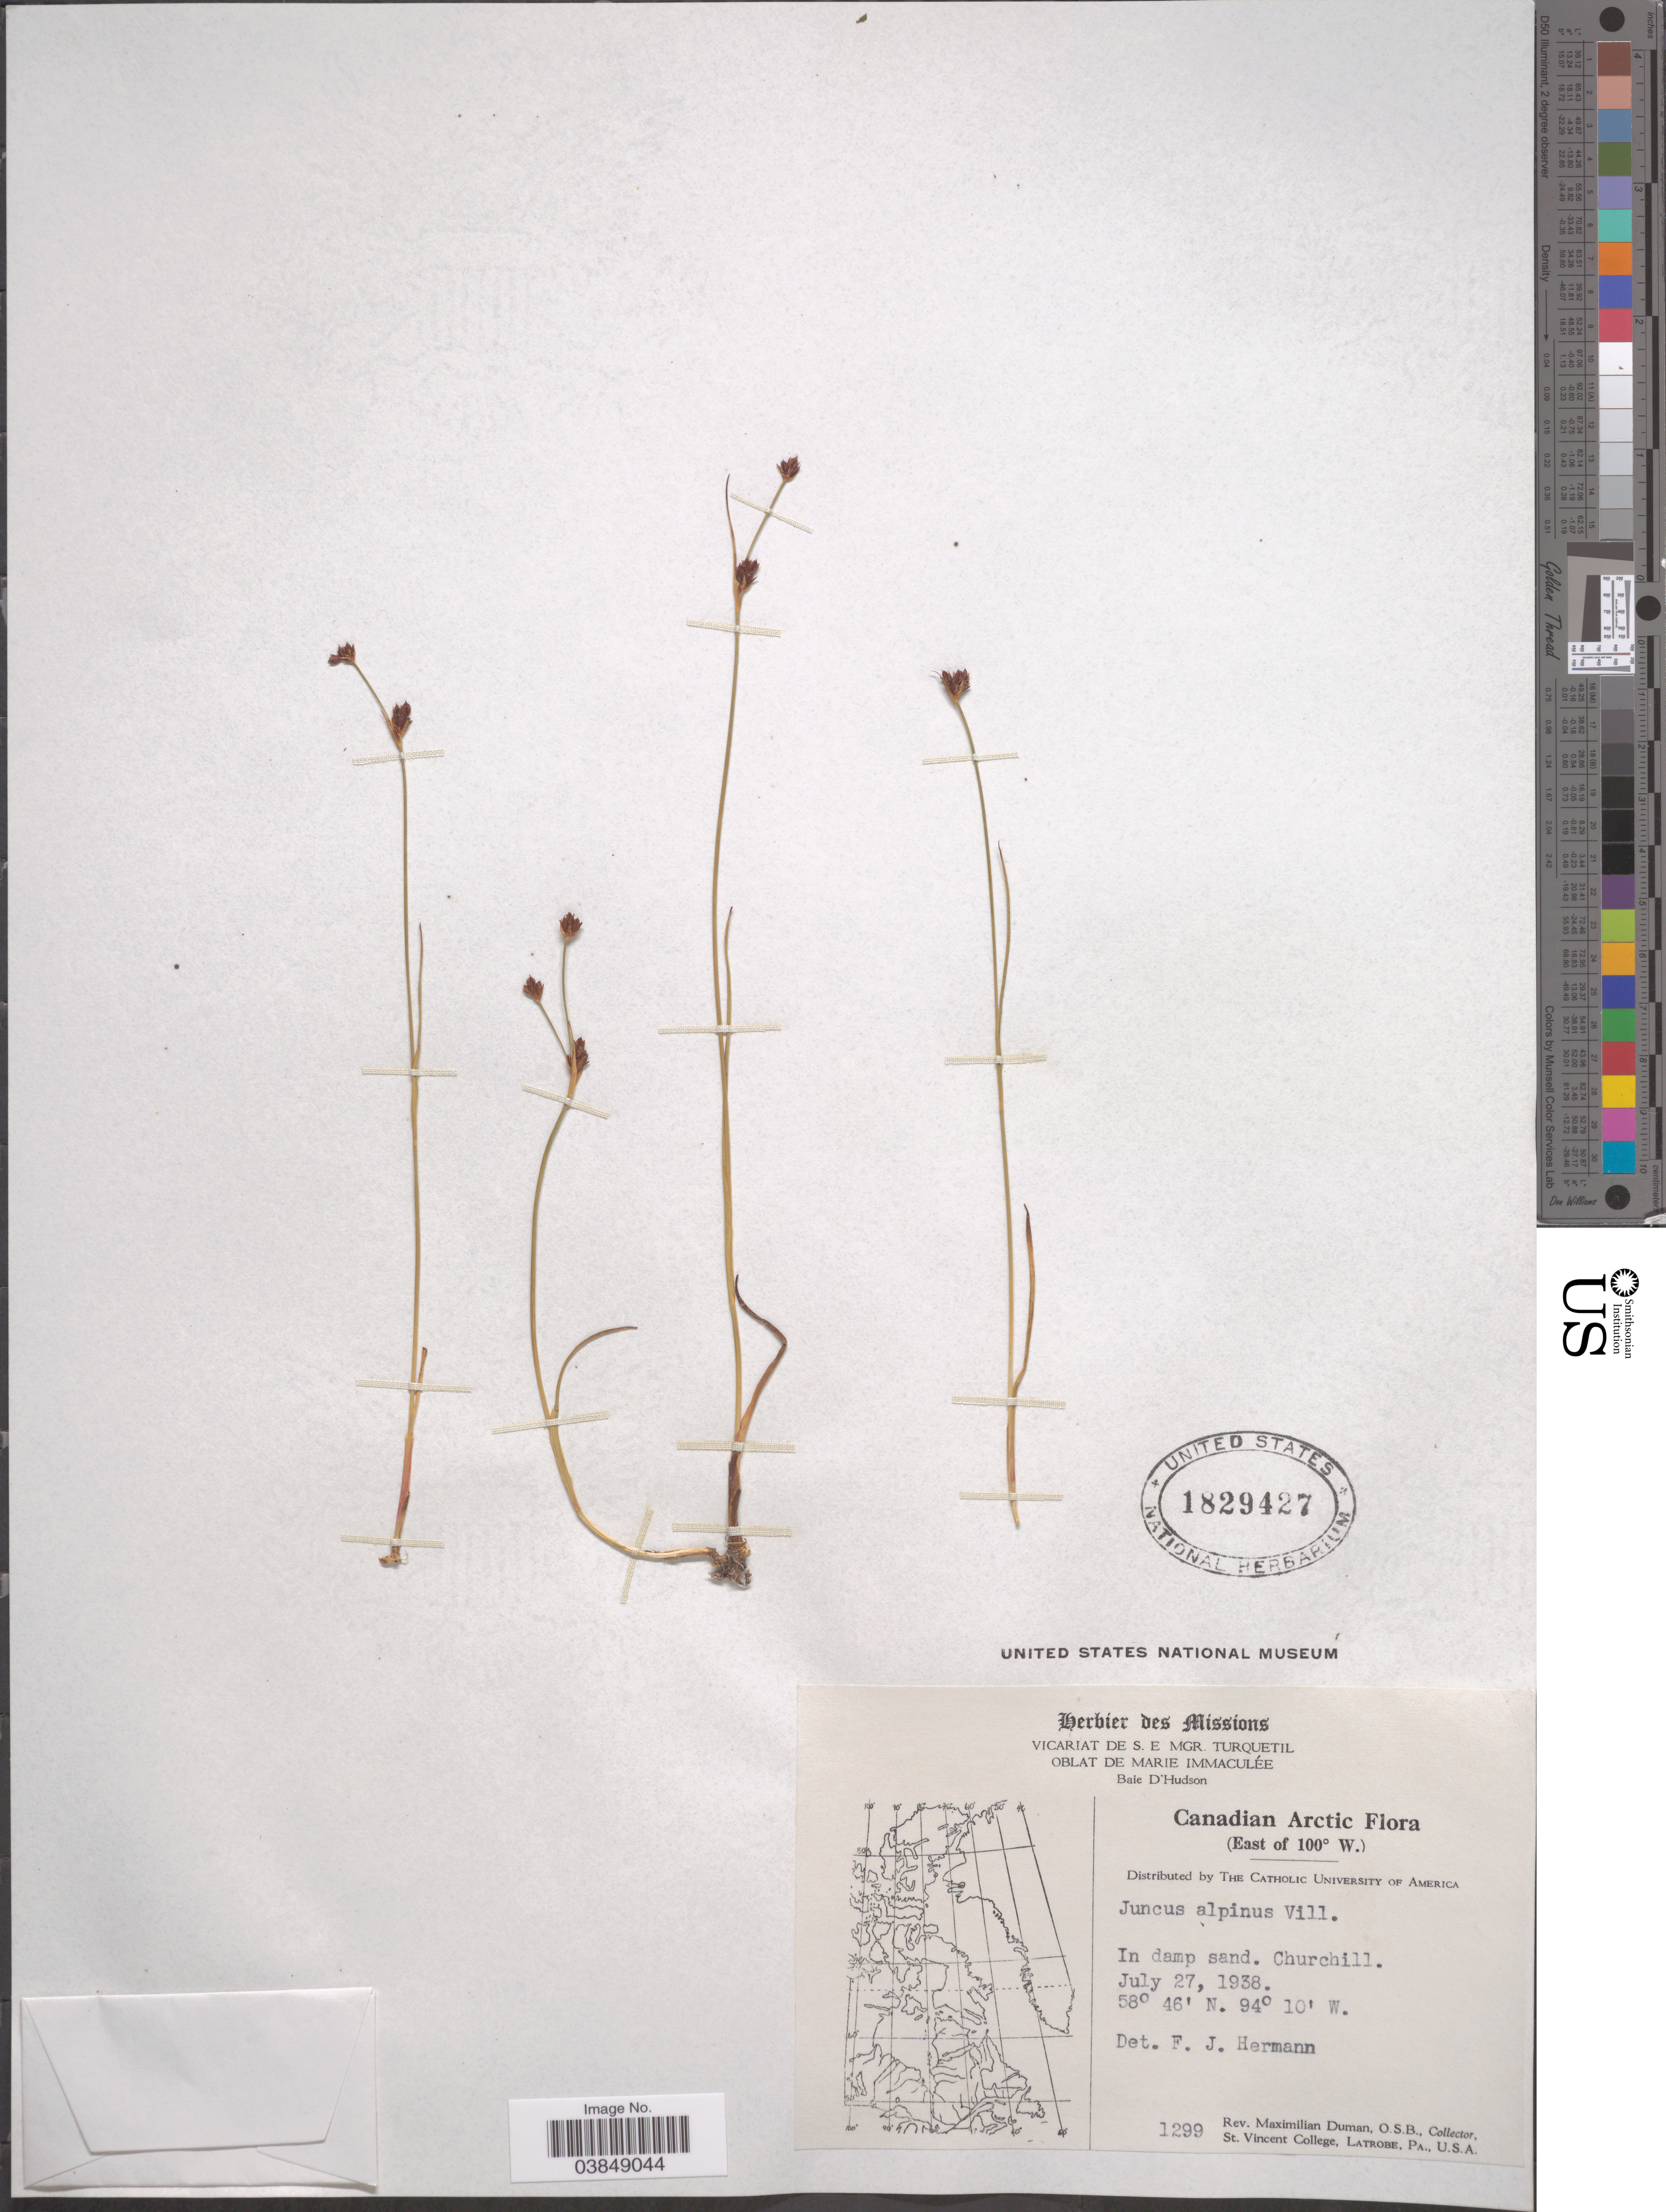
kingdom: Plantae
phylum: Tracheophyta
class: Liliopsida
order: Poales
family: Juncaceae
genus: Juncus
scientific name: Juncus alpinus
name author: Vill.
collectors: M. Duman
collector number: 1299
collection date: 1938-07-27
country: Canada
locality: Canadian Arctic (East of 100º W.). Churchill.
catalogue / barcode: US 1829427